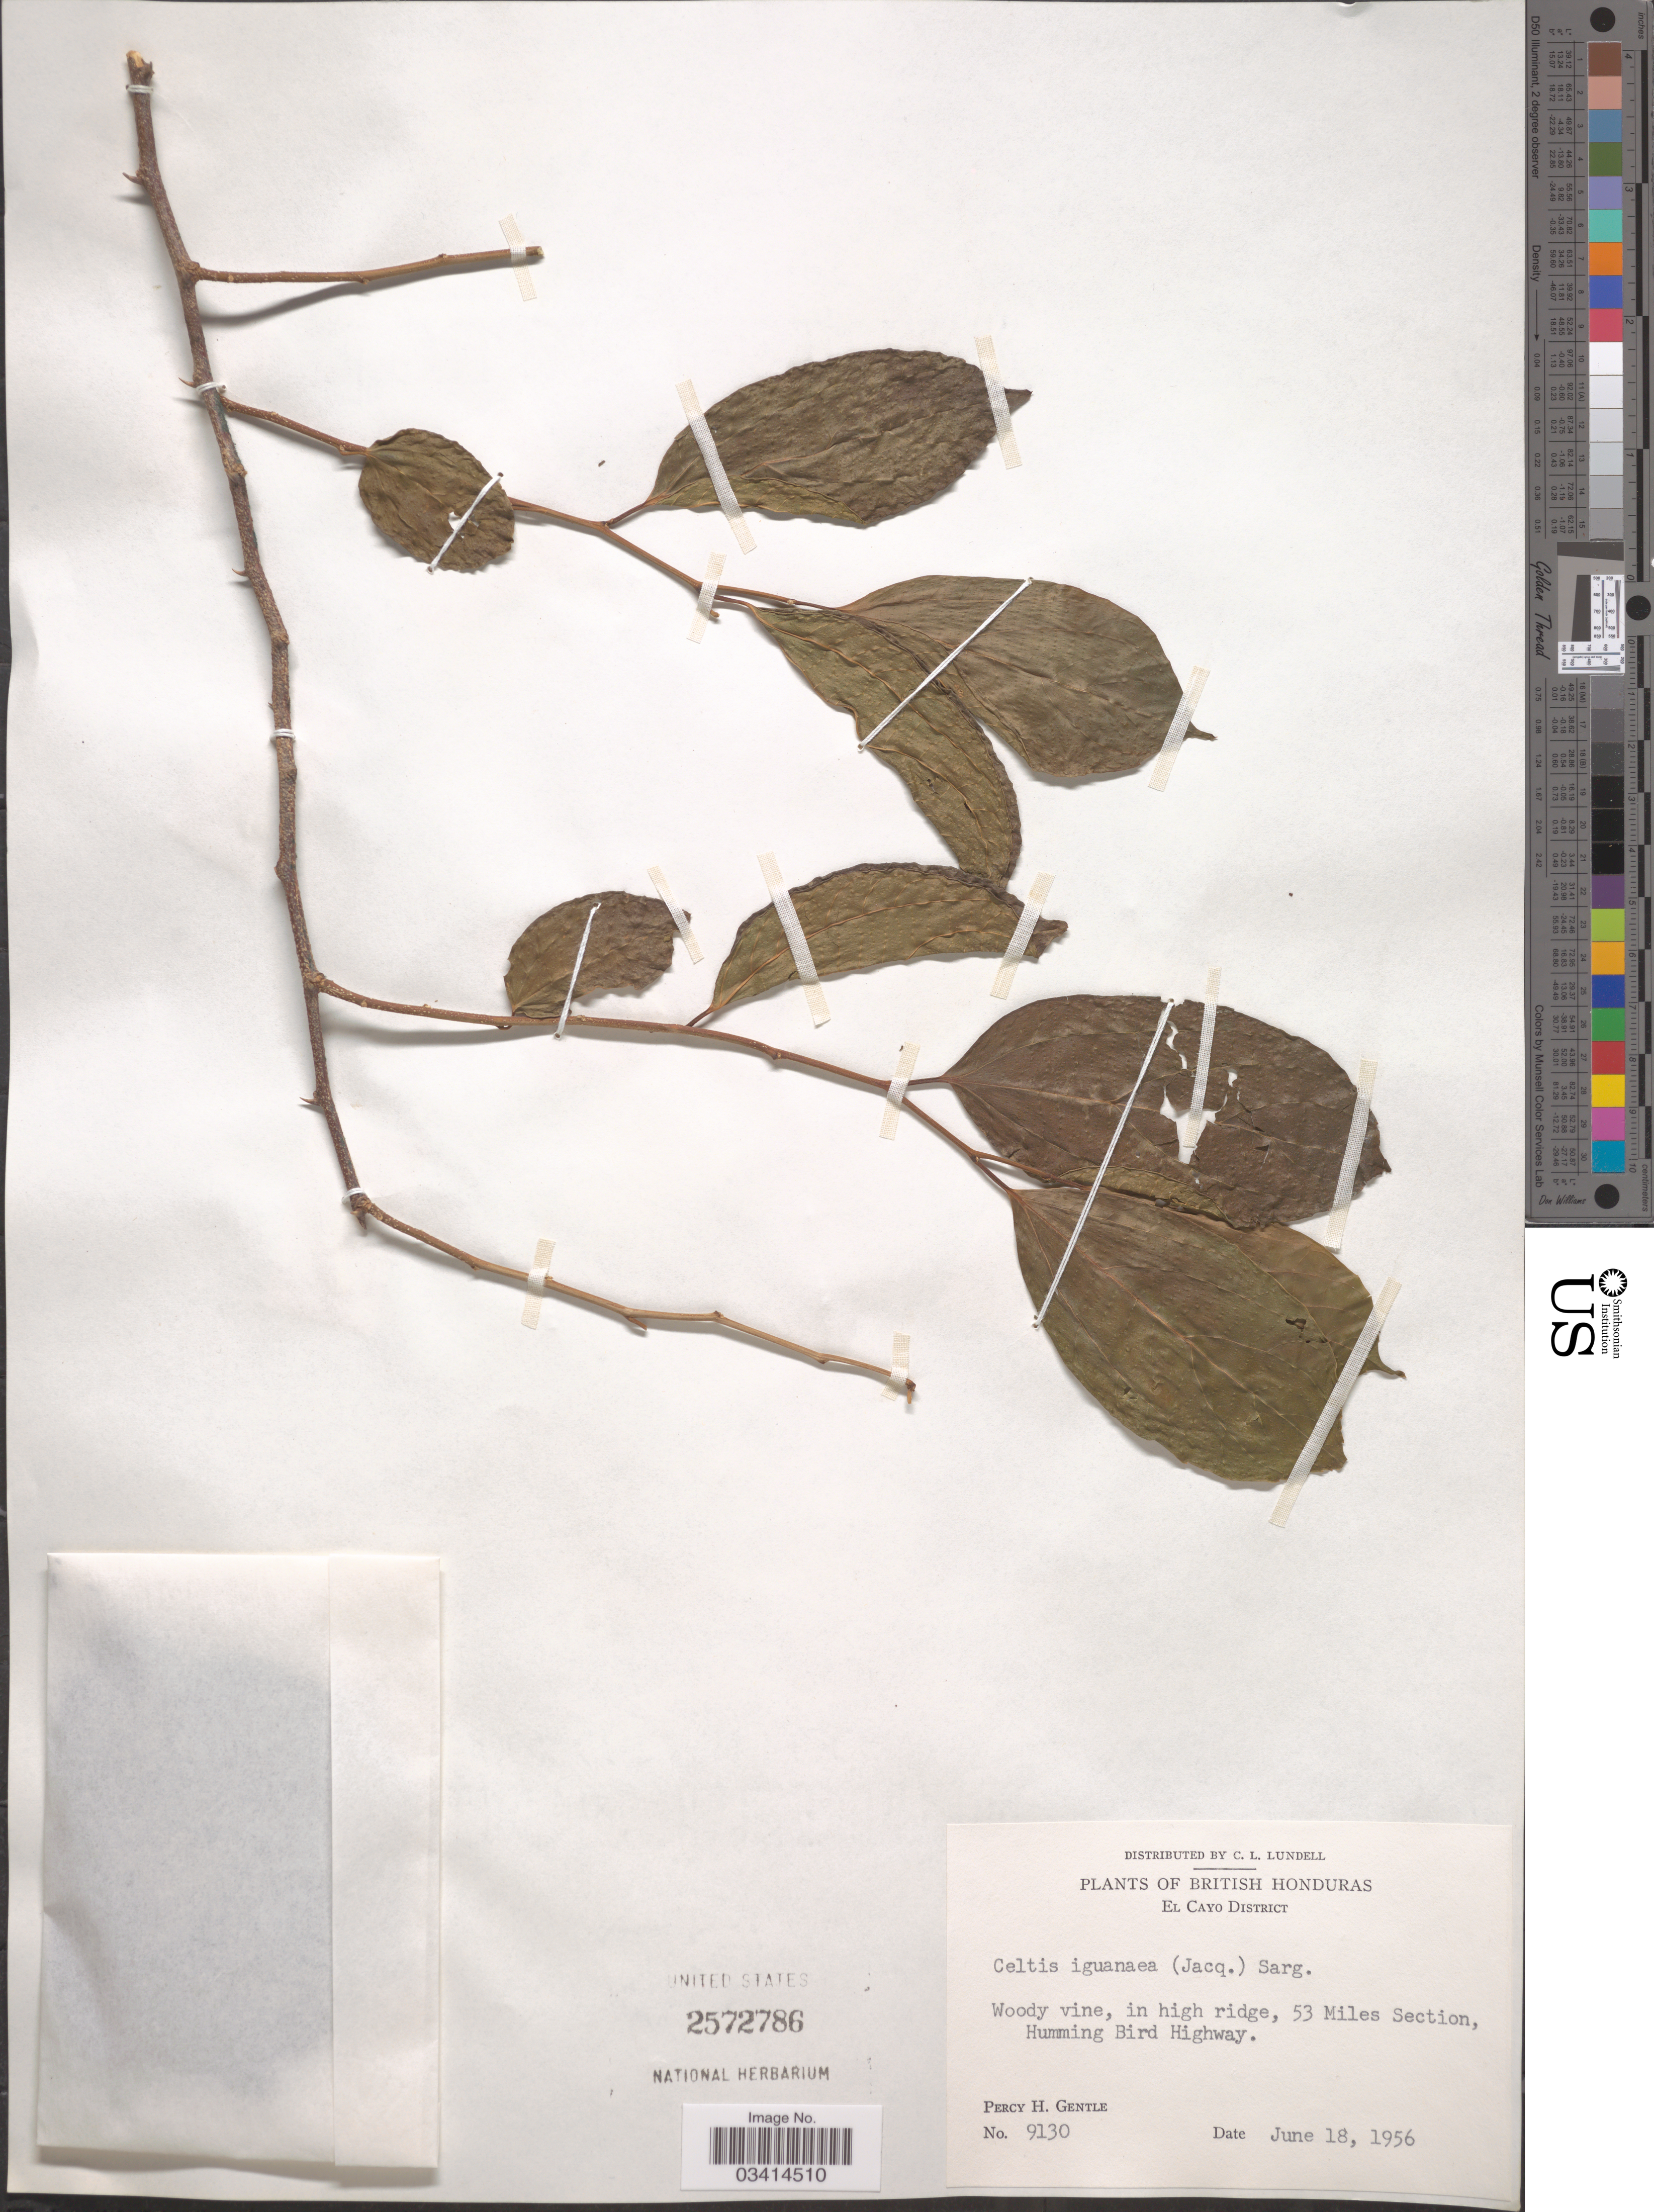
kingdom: Plantae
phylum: Tracheophyta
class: Magnoliopsida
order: Rosales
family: Cannabaceae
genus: Celtis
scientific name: Celtis iguanaea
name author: (Jacq.) Sarg.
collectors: P. H. Gentle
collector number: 9130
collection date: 1956-06-18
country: Belize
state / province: Cayo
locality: British Honduras. El Cayo District. Woody vine, in high ridge, 53 Miles Section, Humming Bird Highway.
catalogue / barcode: US 2572786